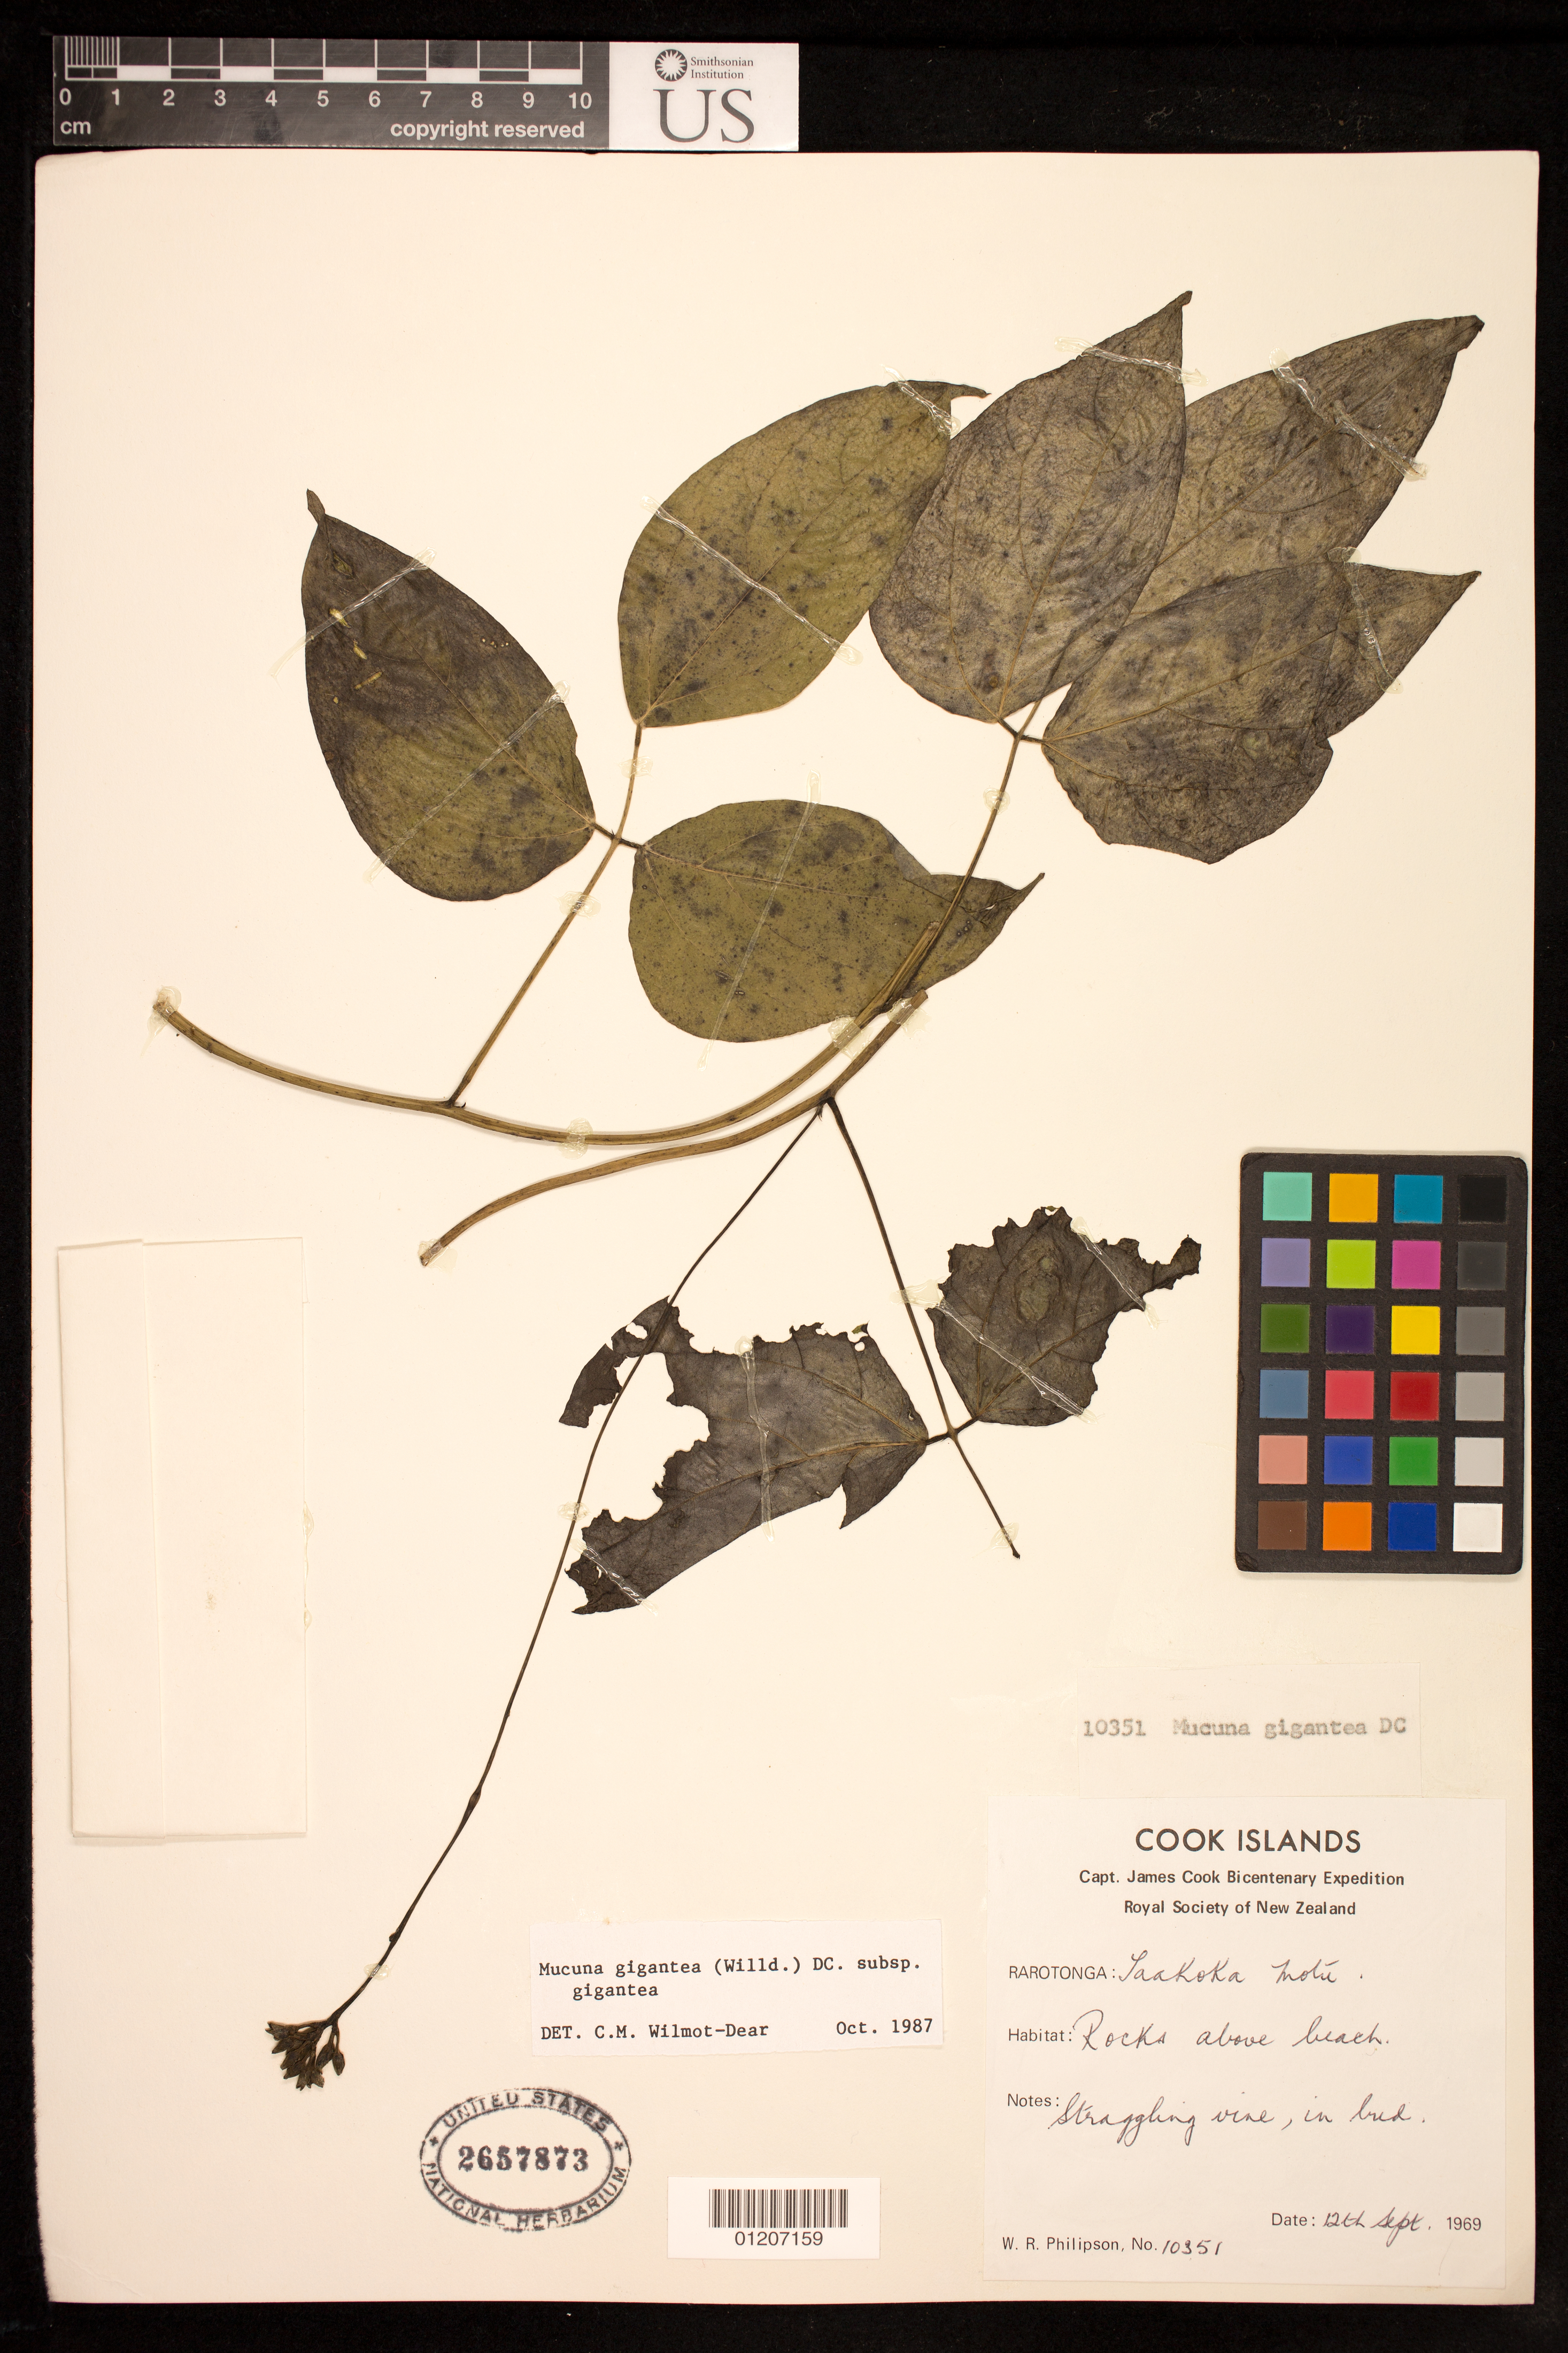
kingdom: Plantae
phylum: Tracheophyta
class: Magnoliopsida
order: Fabales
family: Fabaceae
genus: Mucuna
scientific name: Mucuna gigantea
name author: (Willd.) DC.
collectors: W. R. Philipson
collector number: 10351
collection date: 1969-09-12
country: Cook Islands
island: Rarotonga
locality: Laakoka Motù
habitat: rocks above beach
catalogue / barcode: US 2657873